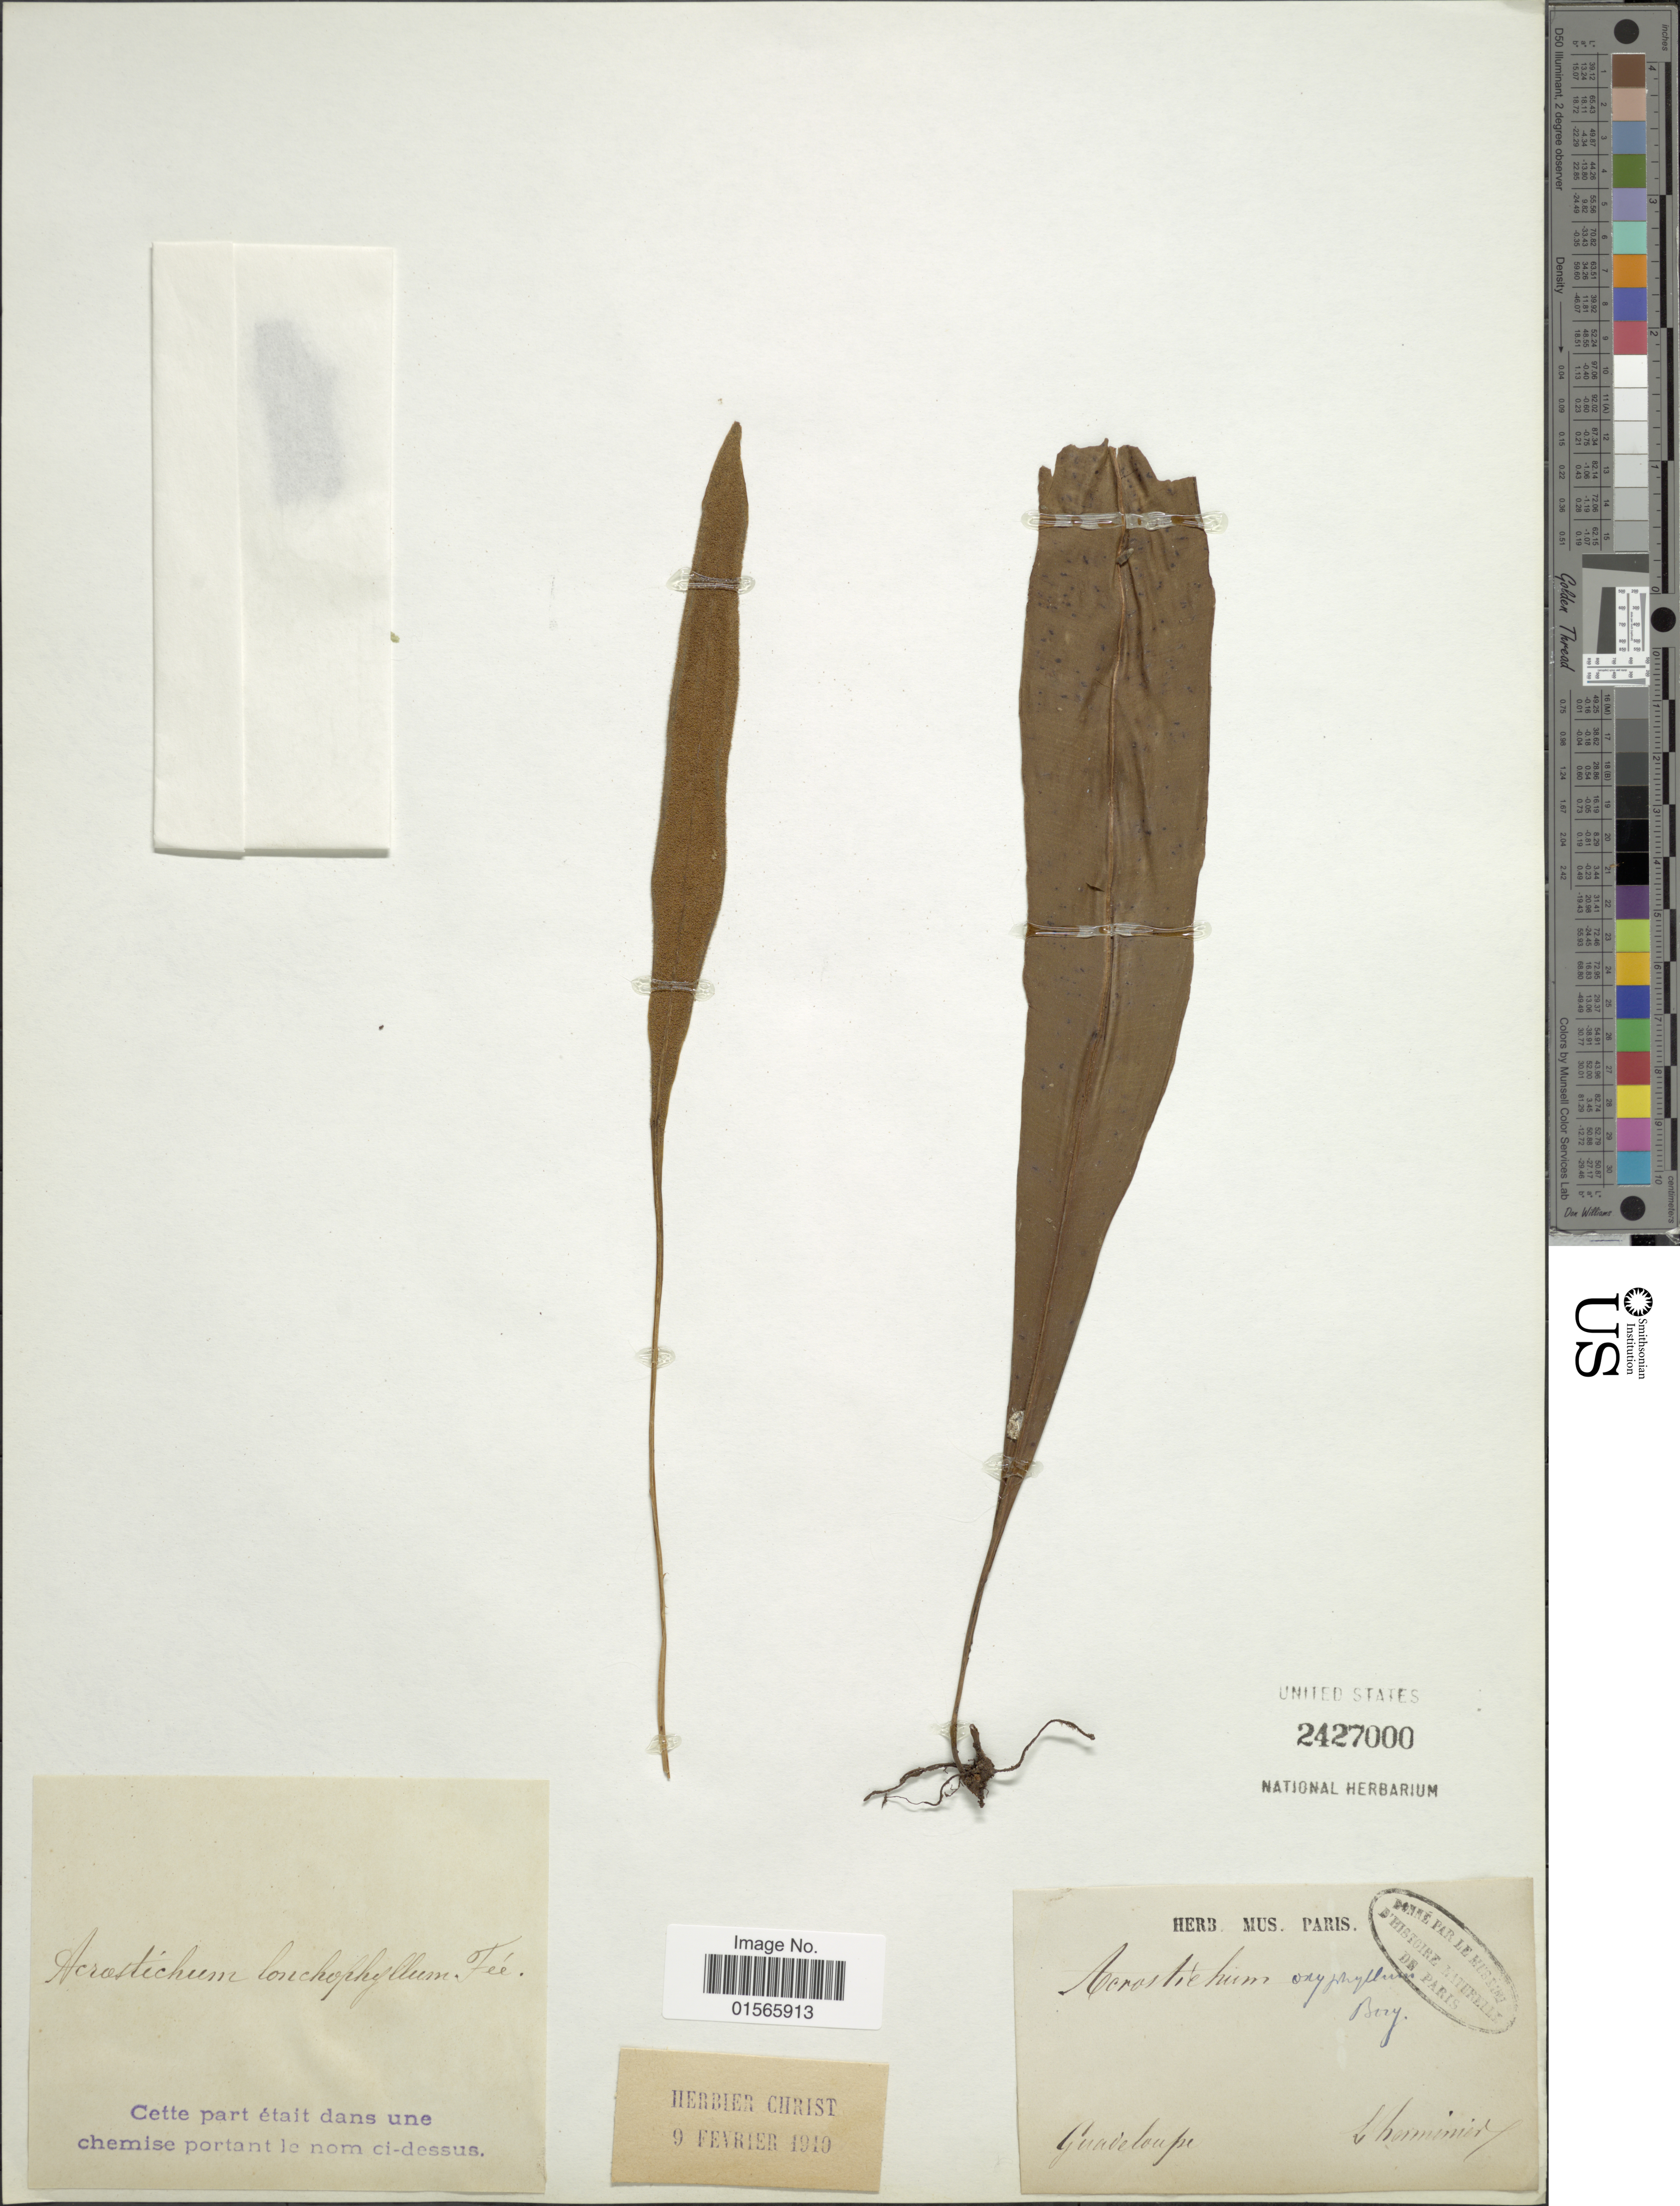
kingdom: Plantae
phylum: Tracheophyta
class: Polypodiopsida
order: Polypodiales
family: Dryopteridaceae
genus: Elaphoglossum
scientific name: Elaphoglossum rigidum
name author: (Aubl.) Urb.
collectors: -. L'Herminier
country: Guadeloupe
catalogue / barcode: US 2427000